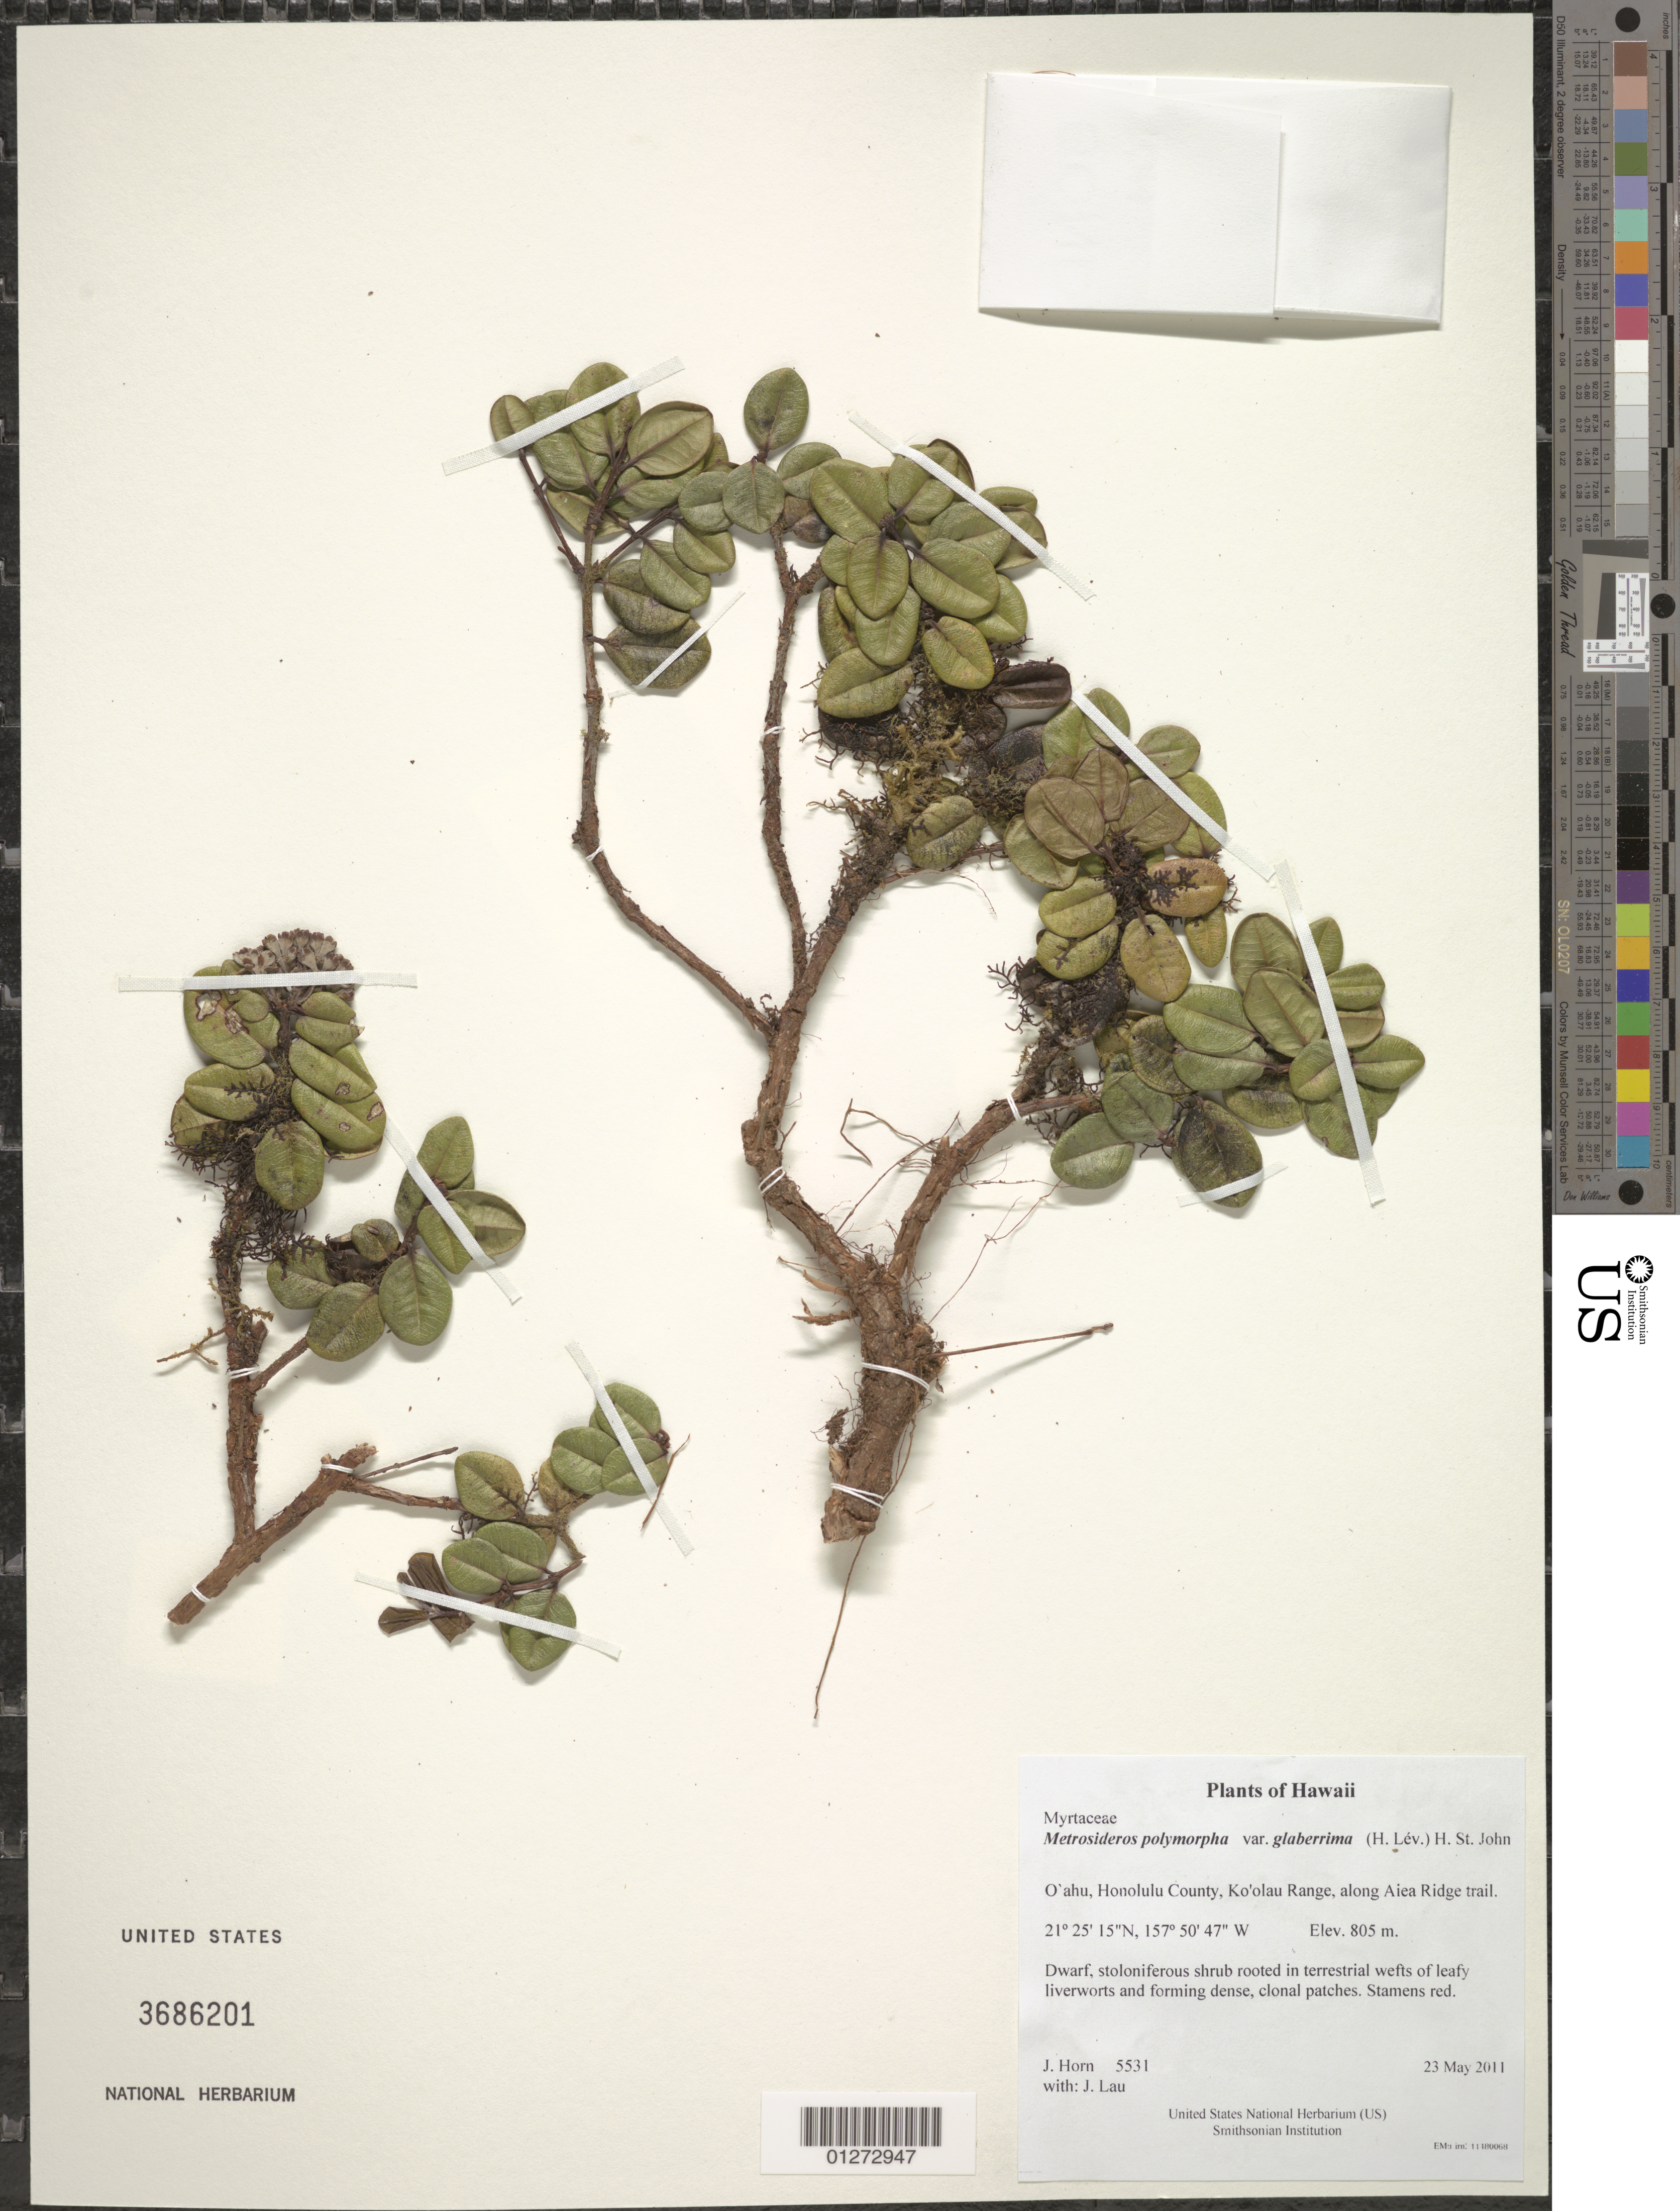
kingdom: Plantae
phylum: Tracheophyta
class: Magnoliopsida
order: Myrtales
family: Myrtaceae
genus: Metrosideros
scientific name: Metrosideros polymorpha var. glaberrima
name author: (H. Lév.) H. St. John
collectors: J. Horn & J. Lau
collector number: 5531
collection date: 2011-05-23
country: United States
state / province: Hawaii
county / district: Honolulu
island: Oahu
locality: Ko'olau Range, along Aiea Ridge trail.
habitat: Terrestrial wefts of leafy liverworts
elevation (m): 805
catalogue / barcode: US 3686201